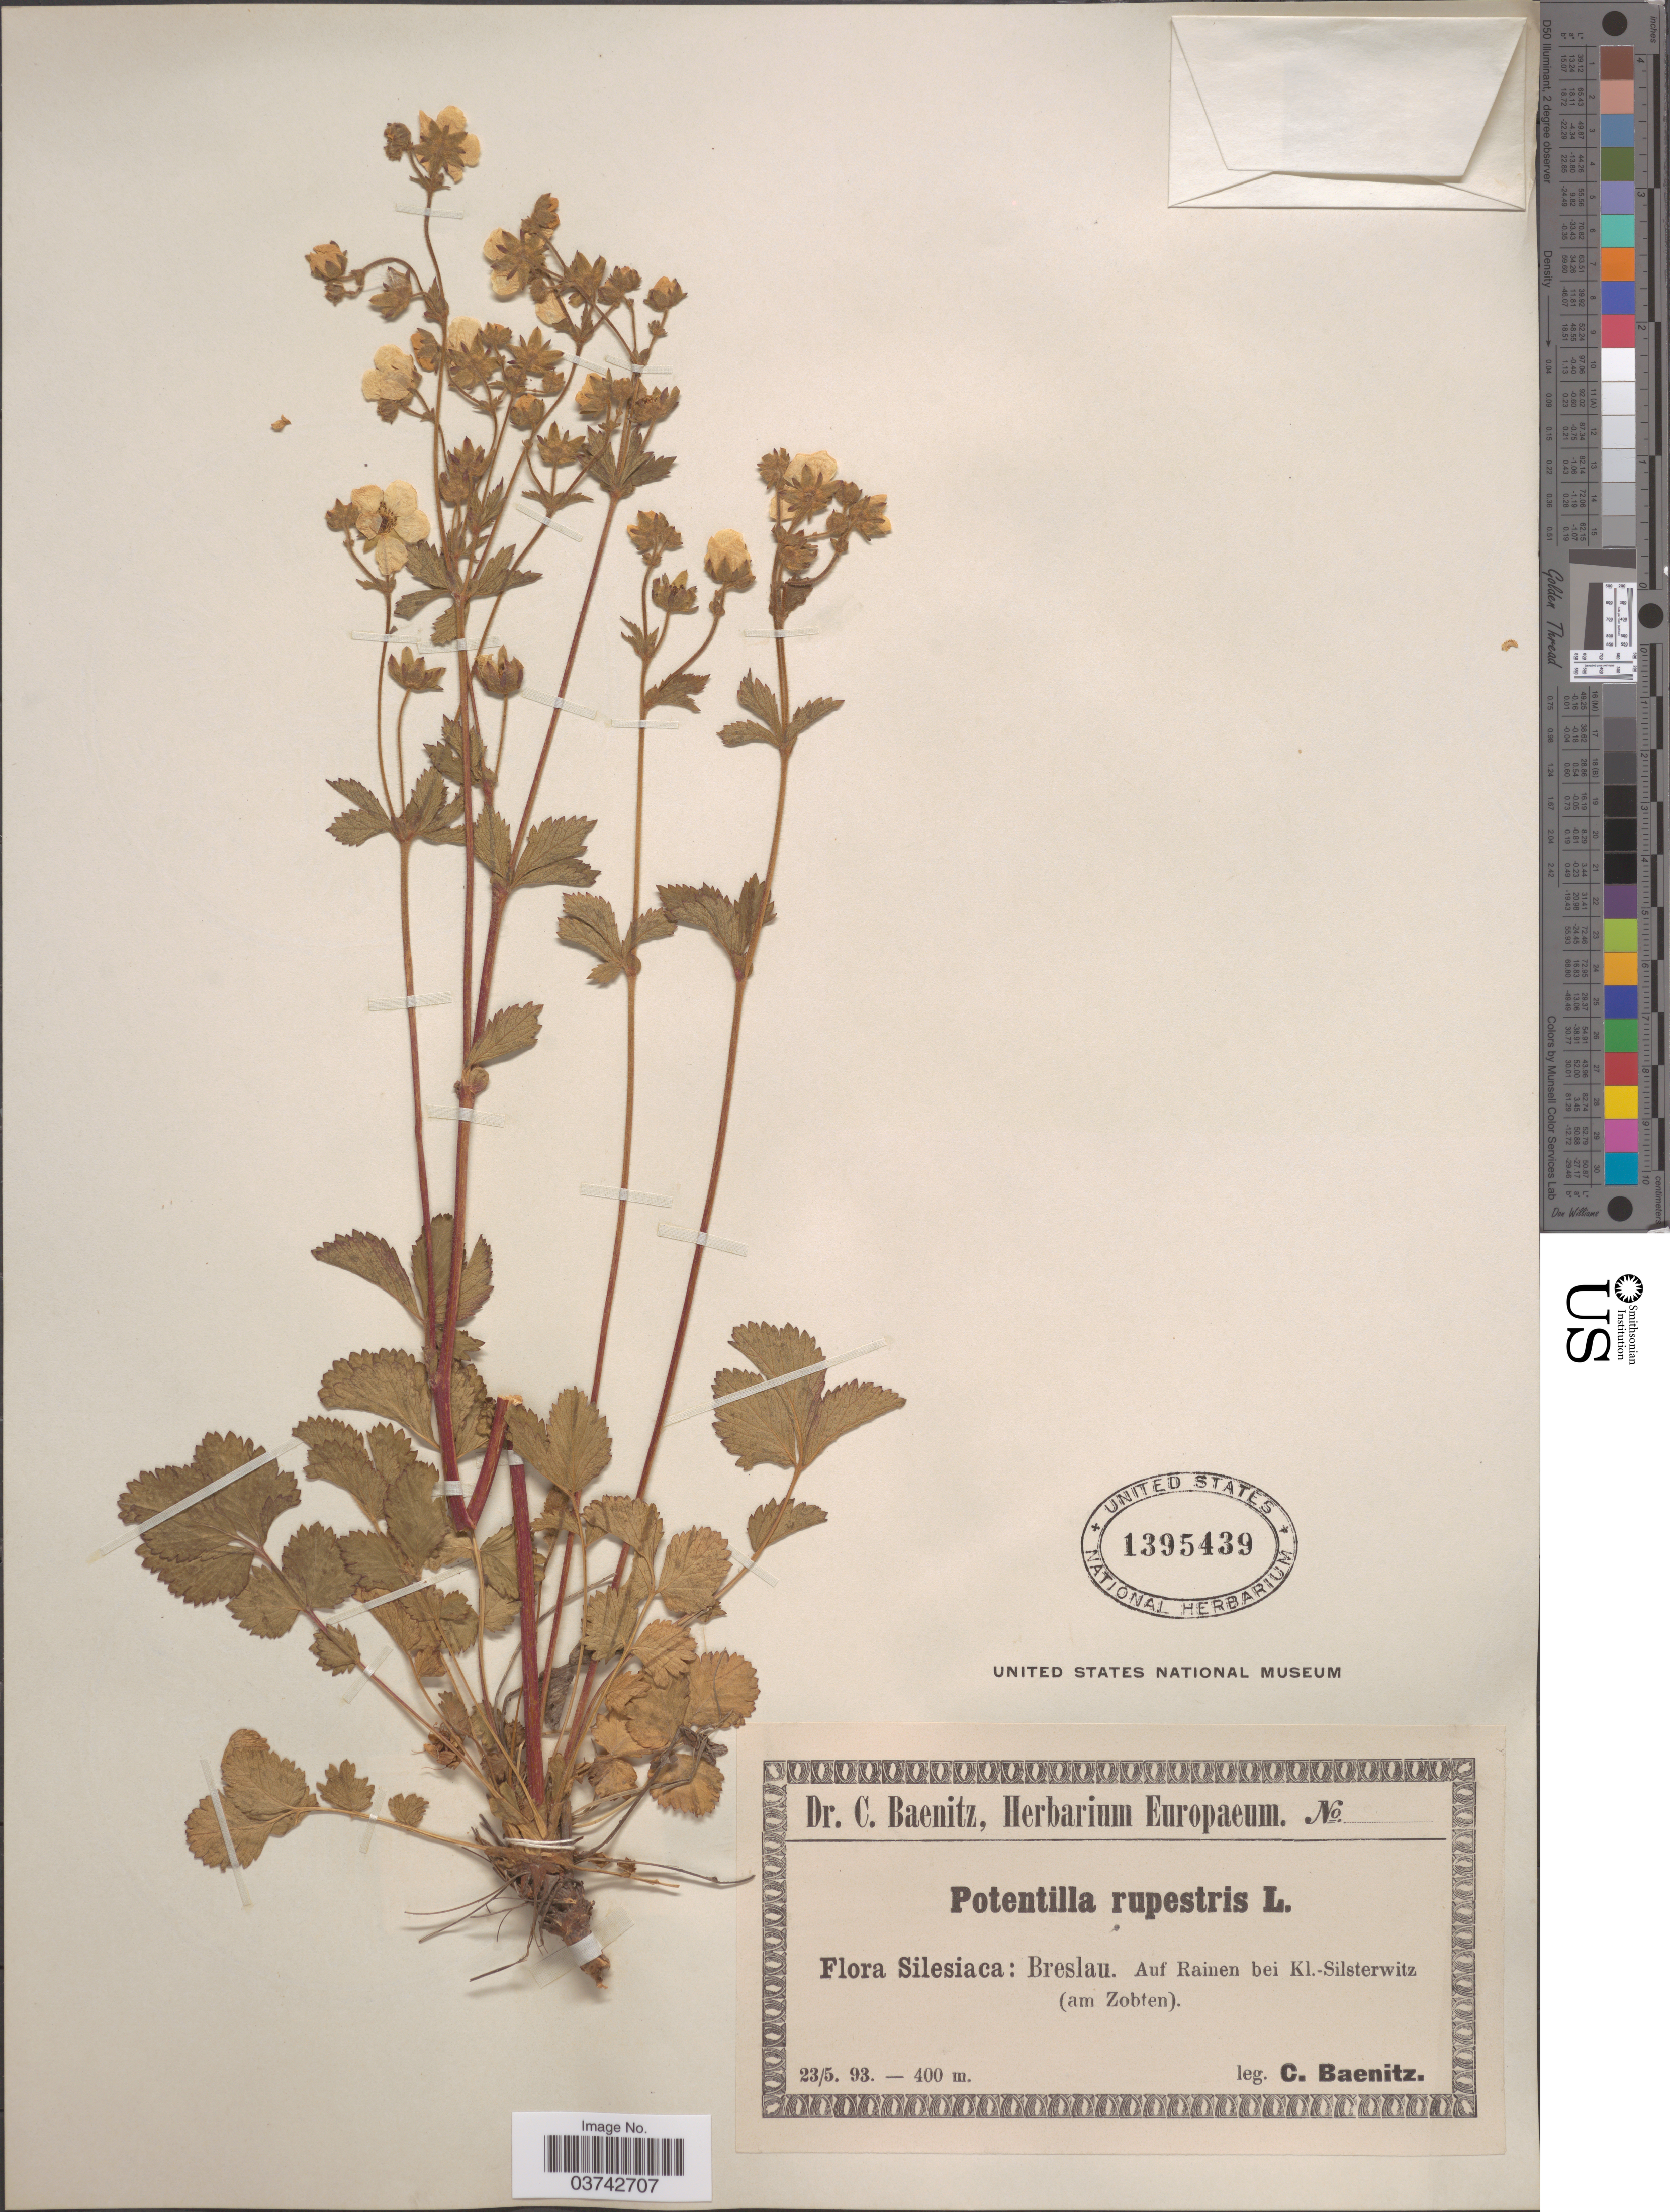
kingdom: Plantae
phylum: Tracheophyta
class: Magnoliopsida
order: Rosales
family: Rosaceae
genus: Drymocallis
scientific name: Drymocallis rupestris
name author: (L.) Soják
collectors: C. G. Baenitz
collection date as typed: Transcribed d/m/y: 23/5/93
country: Poland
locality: Silesiaca: Breslau. Auf Rainen bei Kl. Silsterwitz (am Zobten).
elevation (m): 400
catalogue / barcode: US 1395439